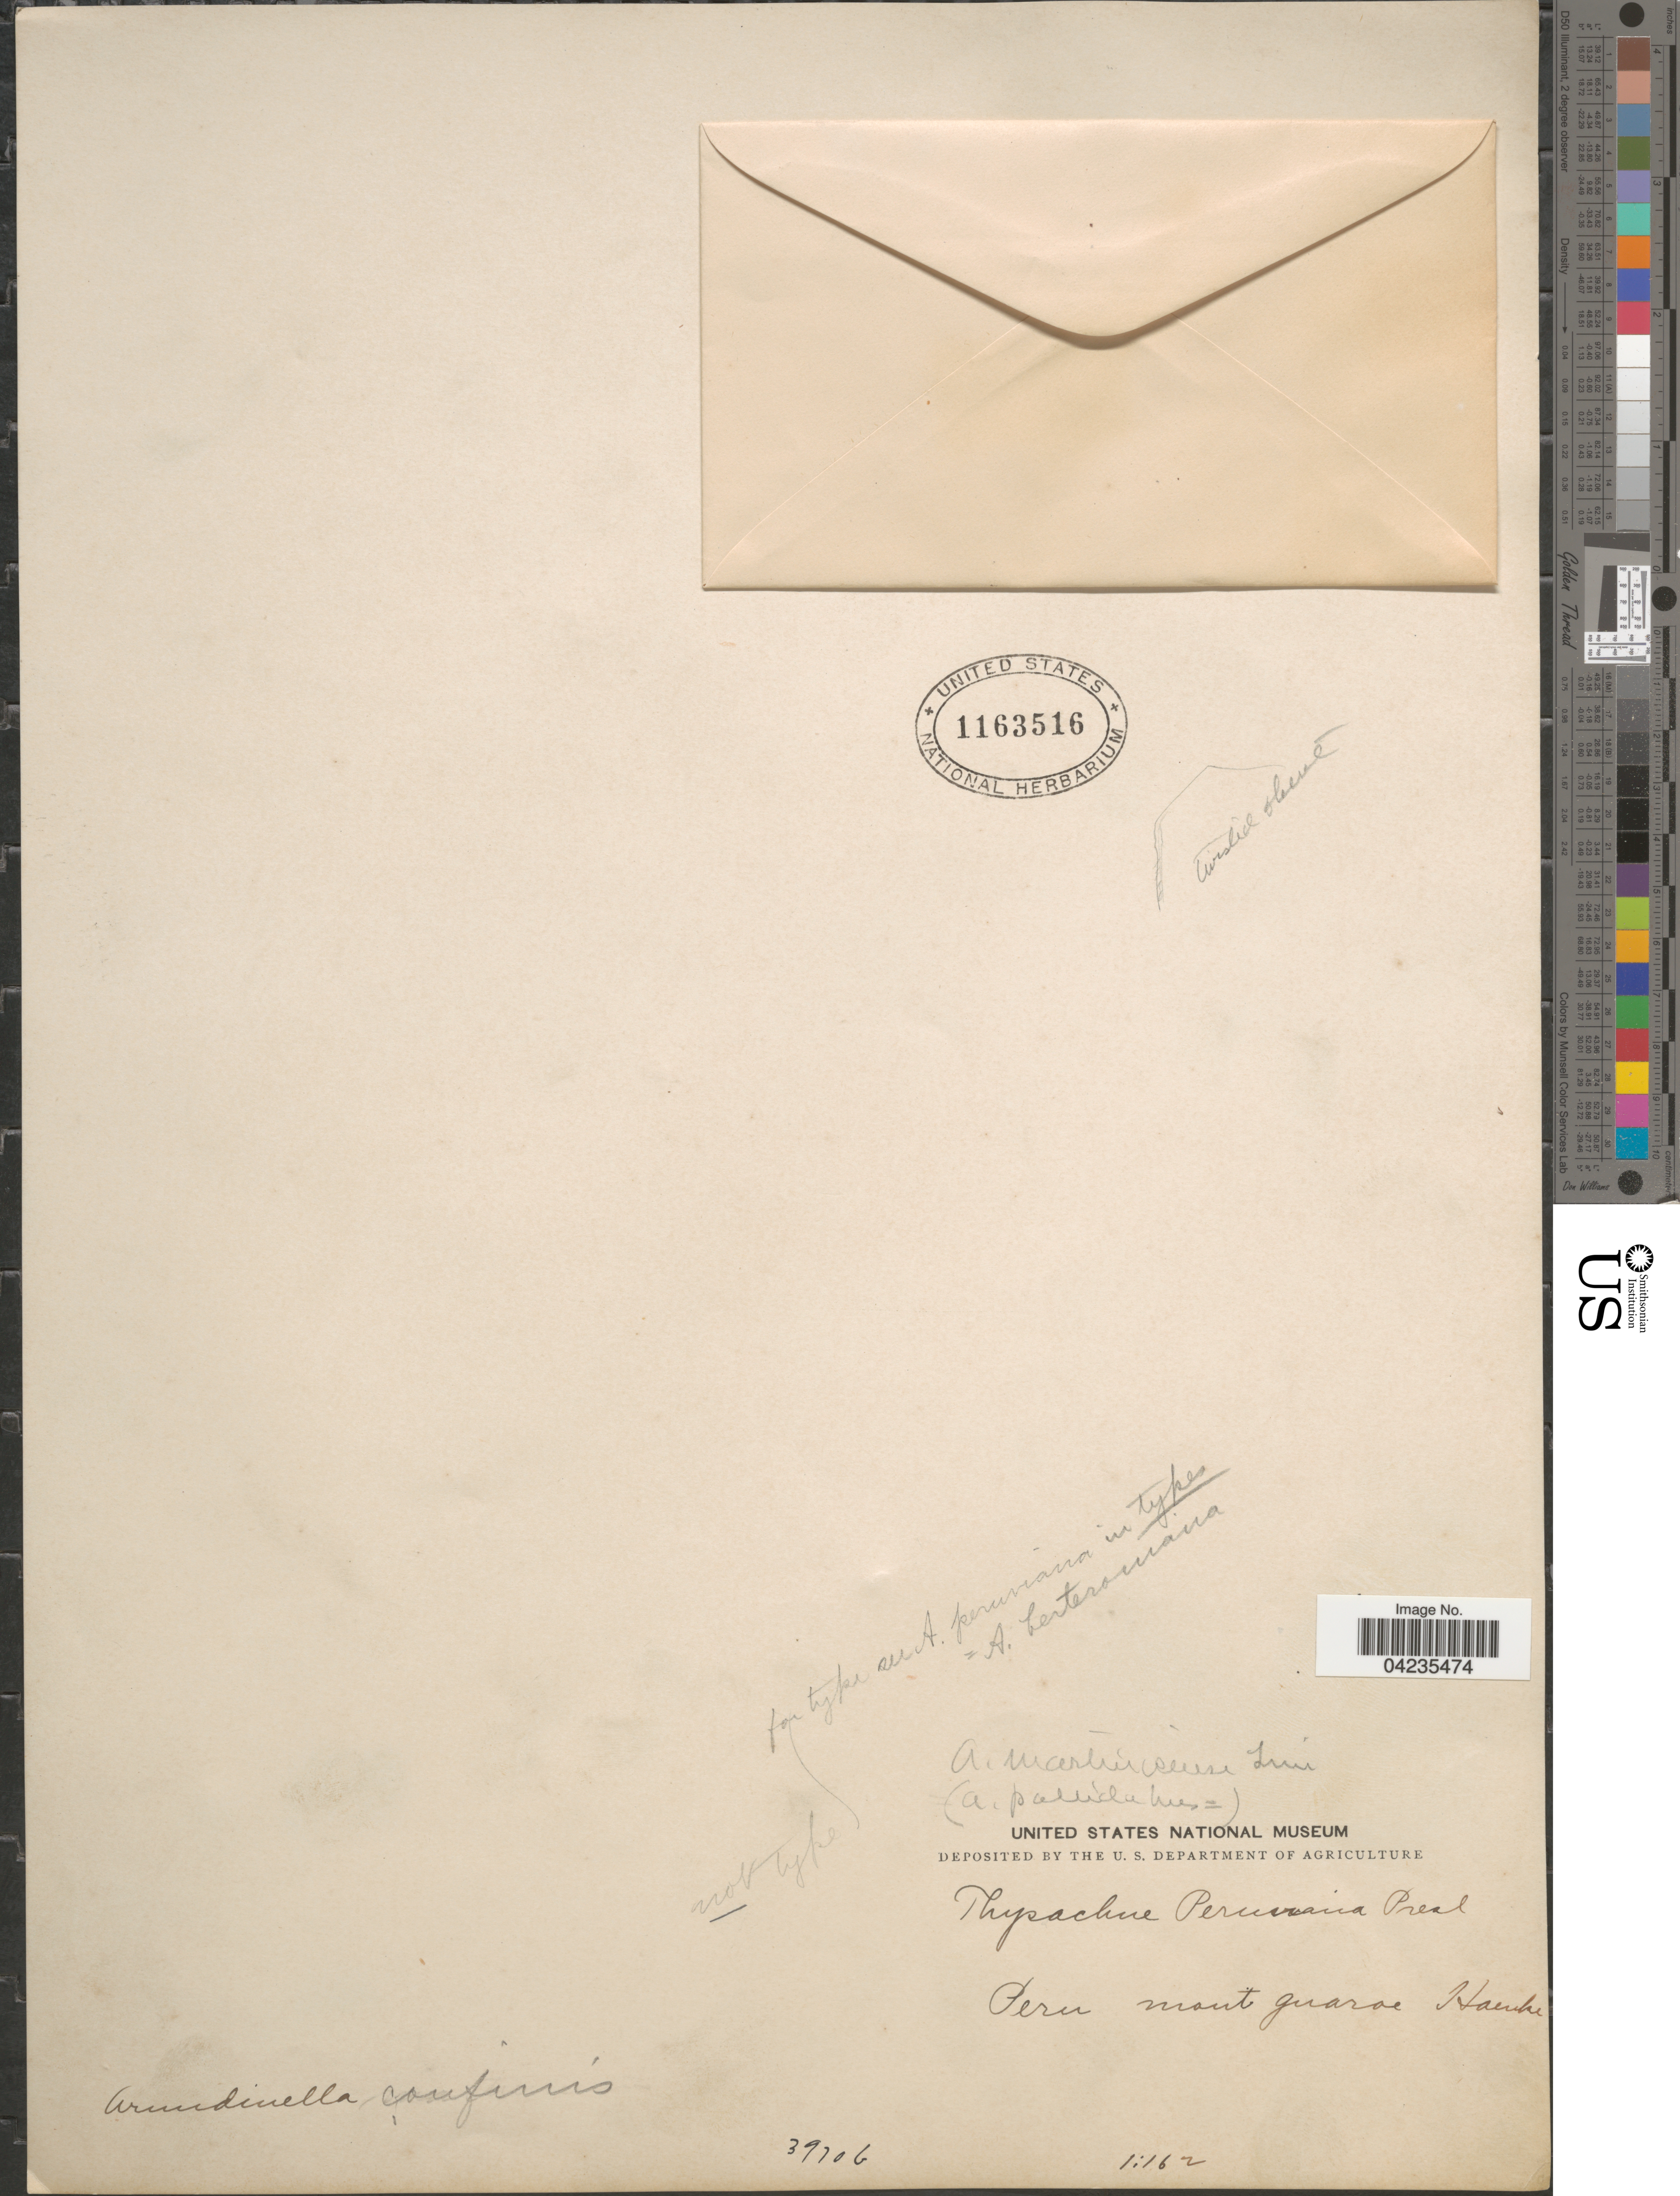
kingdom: Plantae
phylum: Tracheophyta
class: Liliopsida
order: Poales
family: Poaceae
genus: Arundinella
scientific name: Arundinella hispida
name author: (Humb. & Bonpl. ex Willd.) Kuntze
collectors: Haenke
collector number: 3970b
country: Peru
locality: Mont guaras.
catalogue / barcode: US 1163516